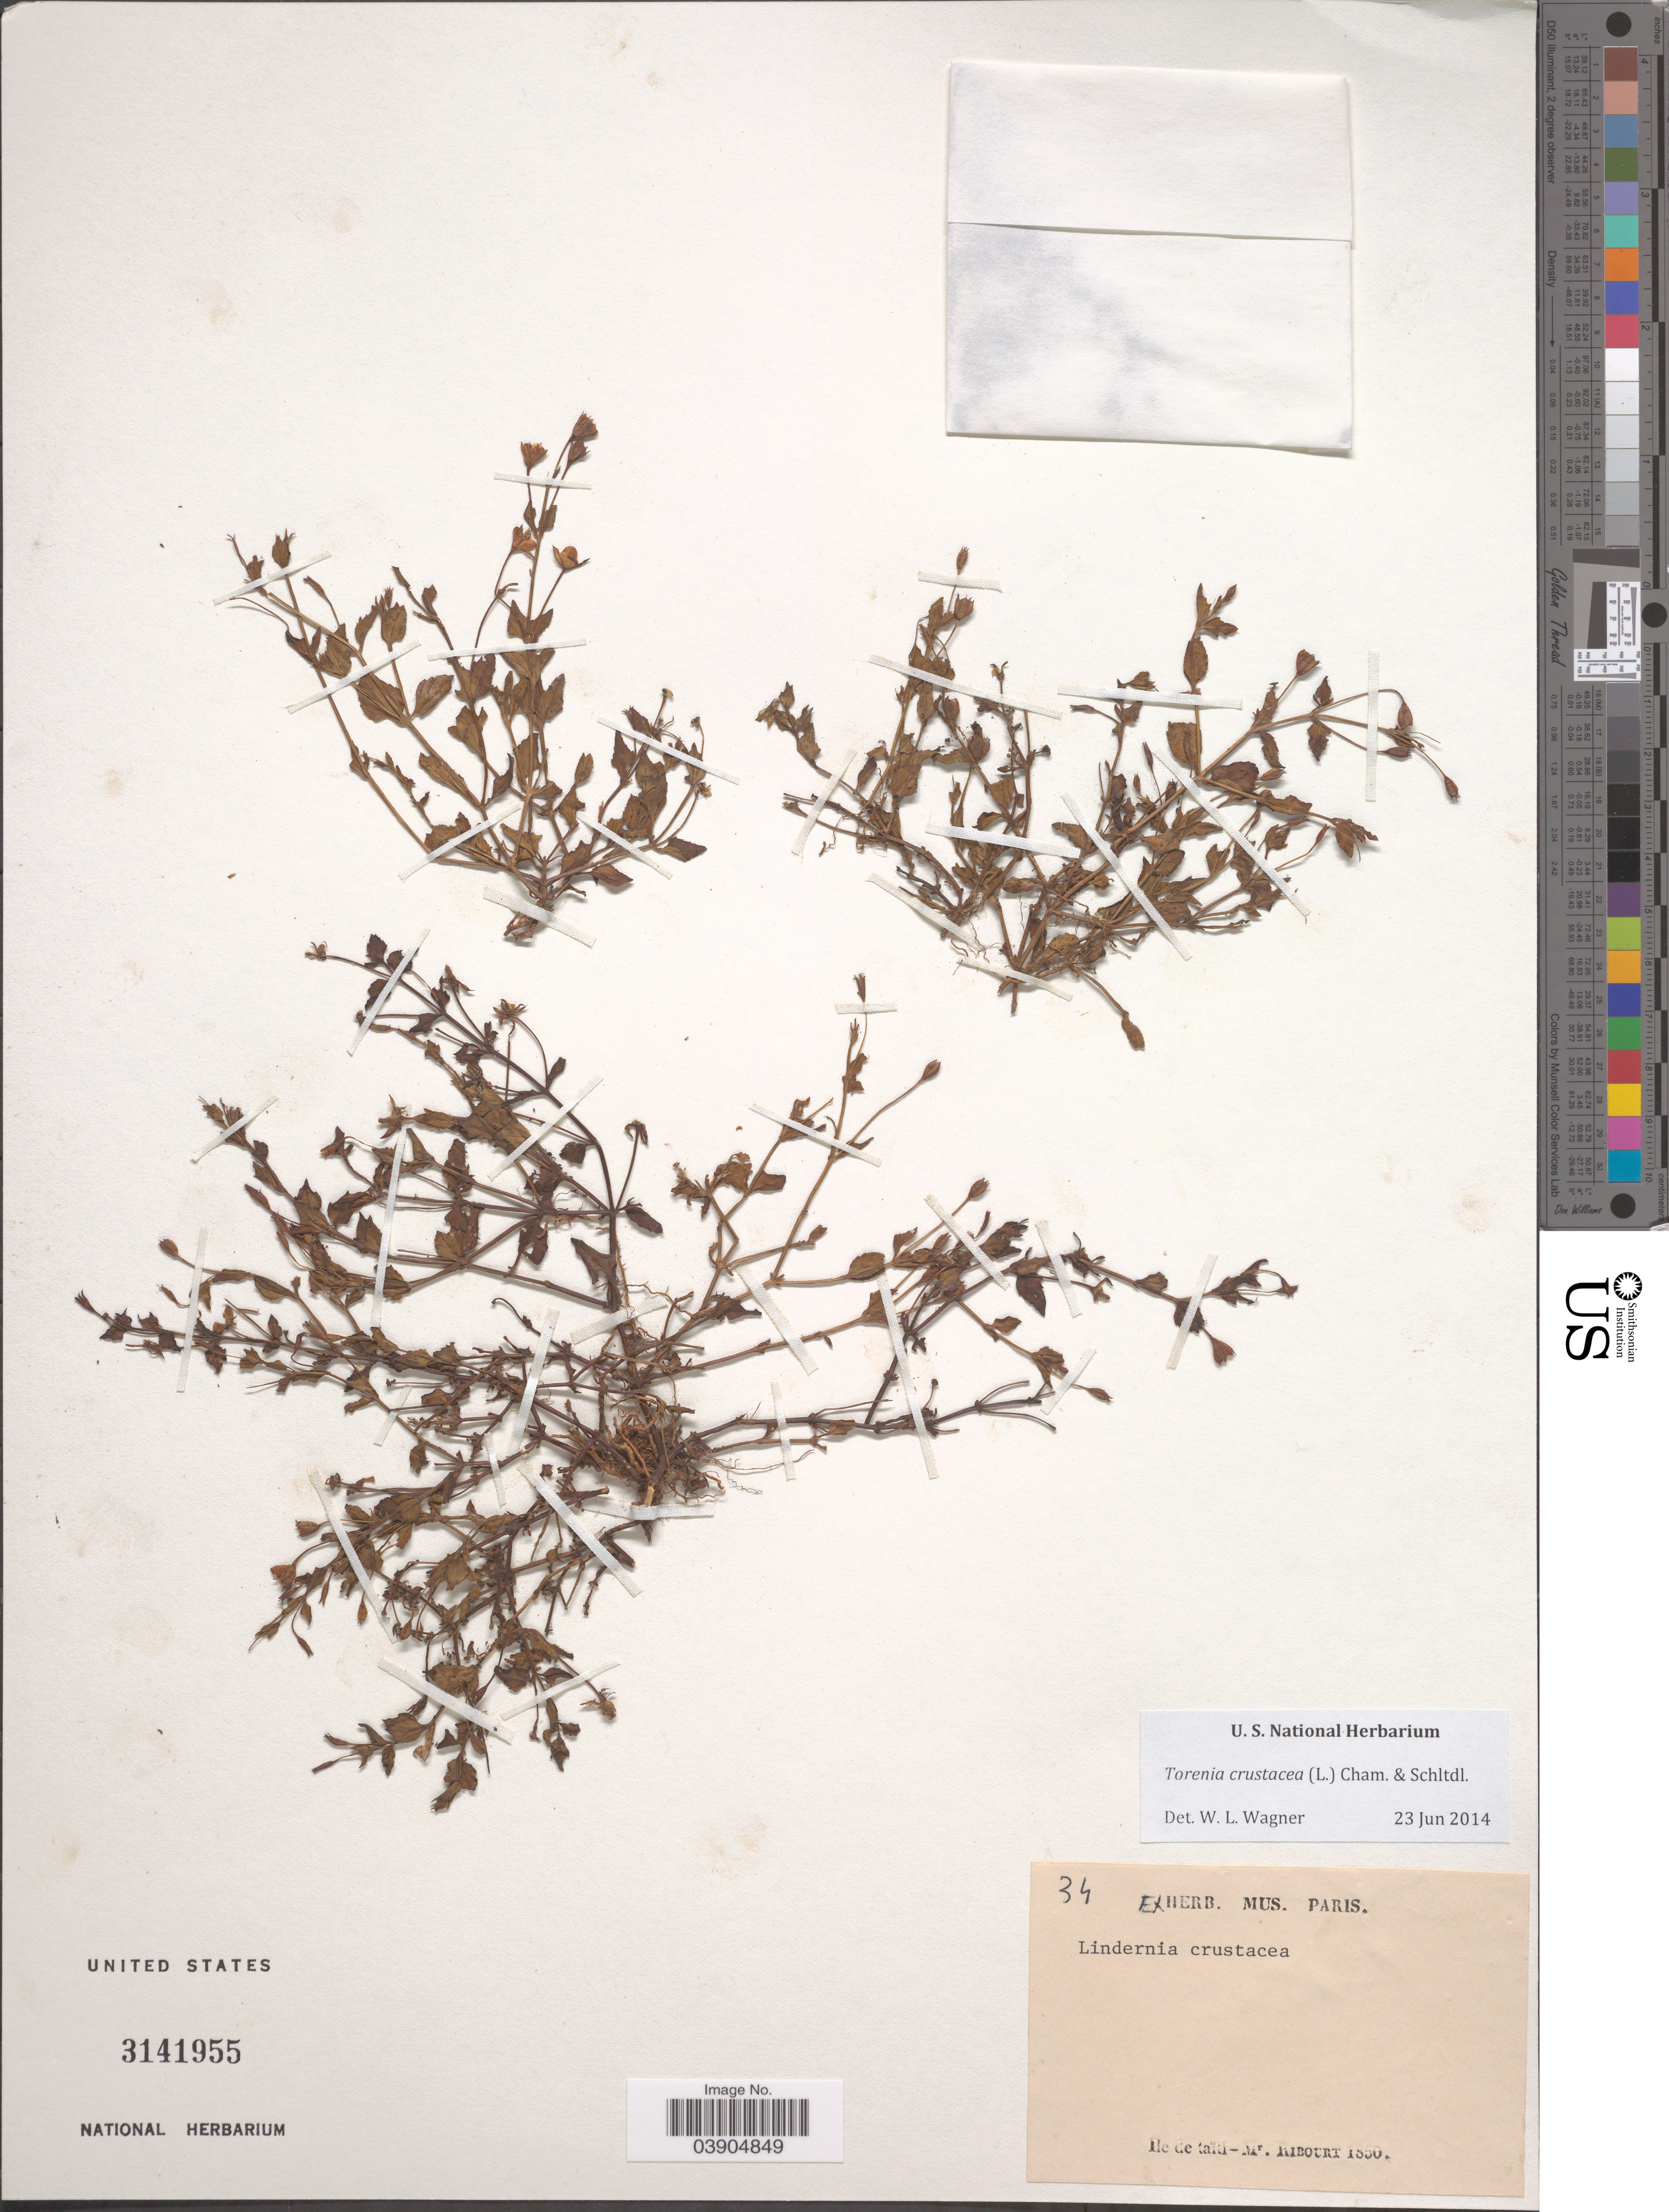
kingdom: Plantae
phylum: Tracheophyta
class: Magnoliopsida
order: Lamiales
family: Linderniaceae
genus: Lindernia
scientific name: Lindernia crustacea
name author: (L.) F. Muell.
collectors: -. Ribourt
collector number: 34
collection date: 1850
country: French Polynesia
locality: Ile de taïti.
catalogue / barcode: US 3141955